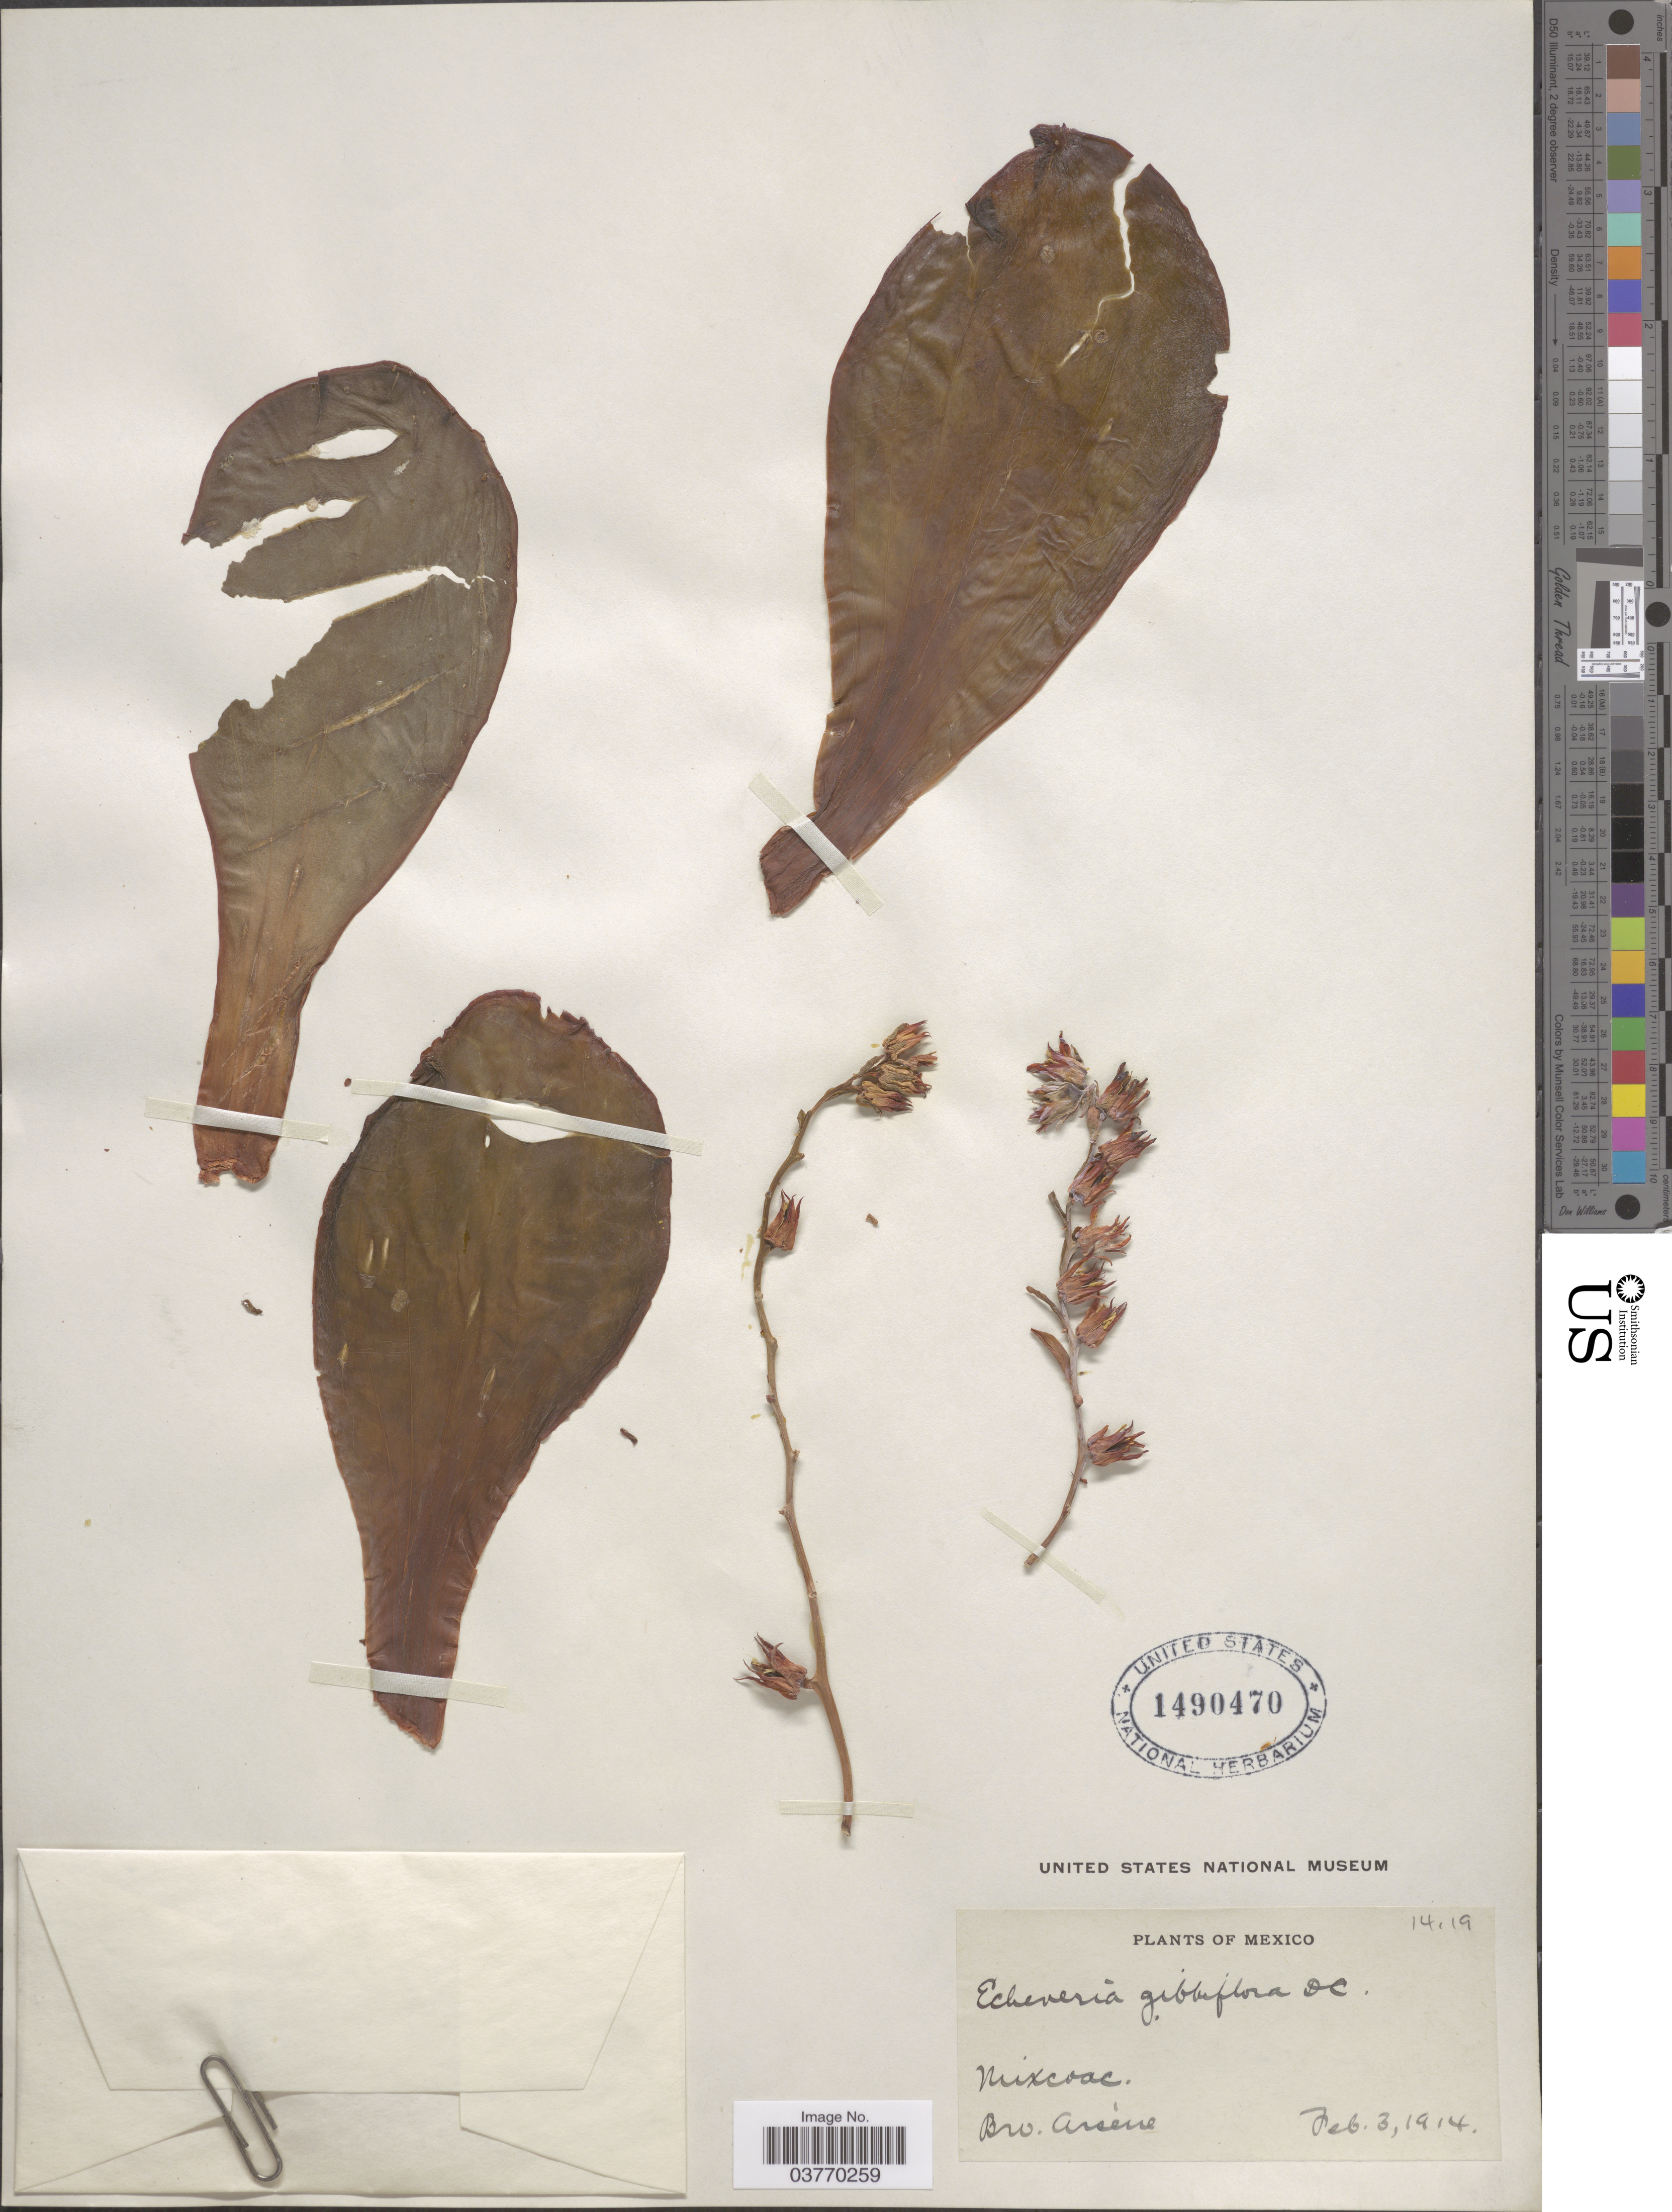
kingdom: Plantae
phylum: Tracheophyta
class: Magnoliopsida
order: Saxifragales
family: Crassulaceae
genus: Echeveria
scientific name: Echeveria grandifolia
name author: Haw.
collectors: F. Hyacinth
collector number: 1419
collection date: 1914-02-03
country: Mexico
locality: Mixcoac.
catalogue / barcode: US 1490470